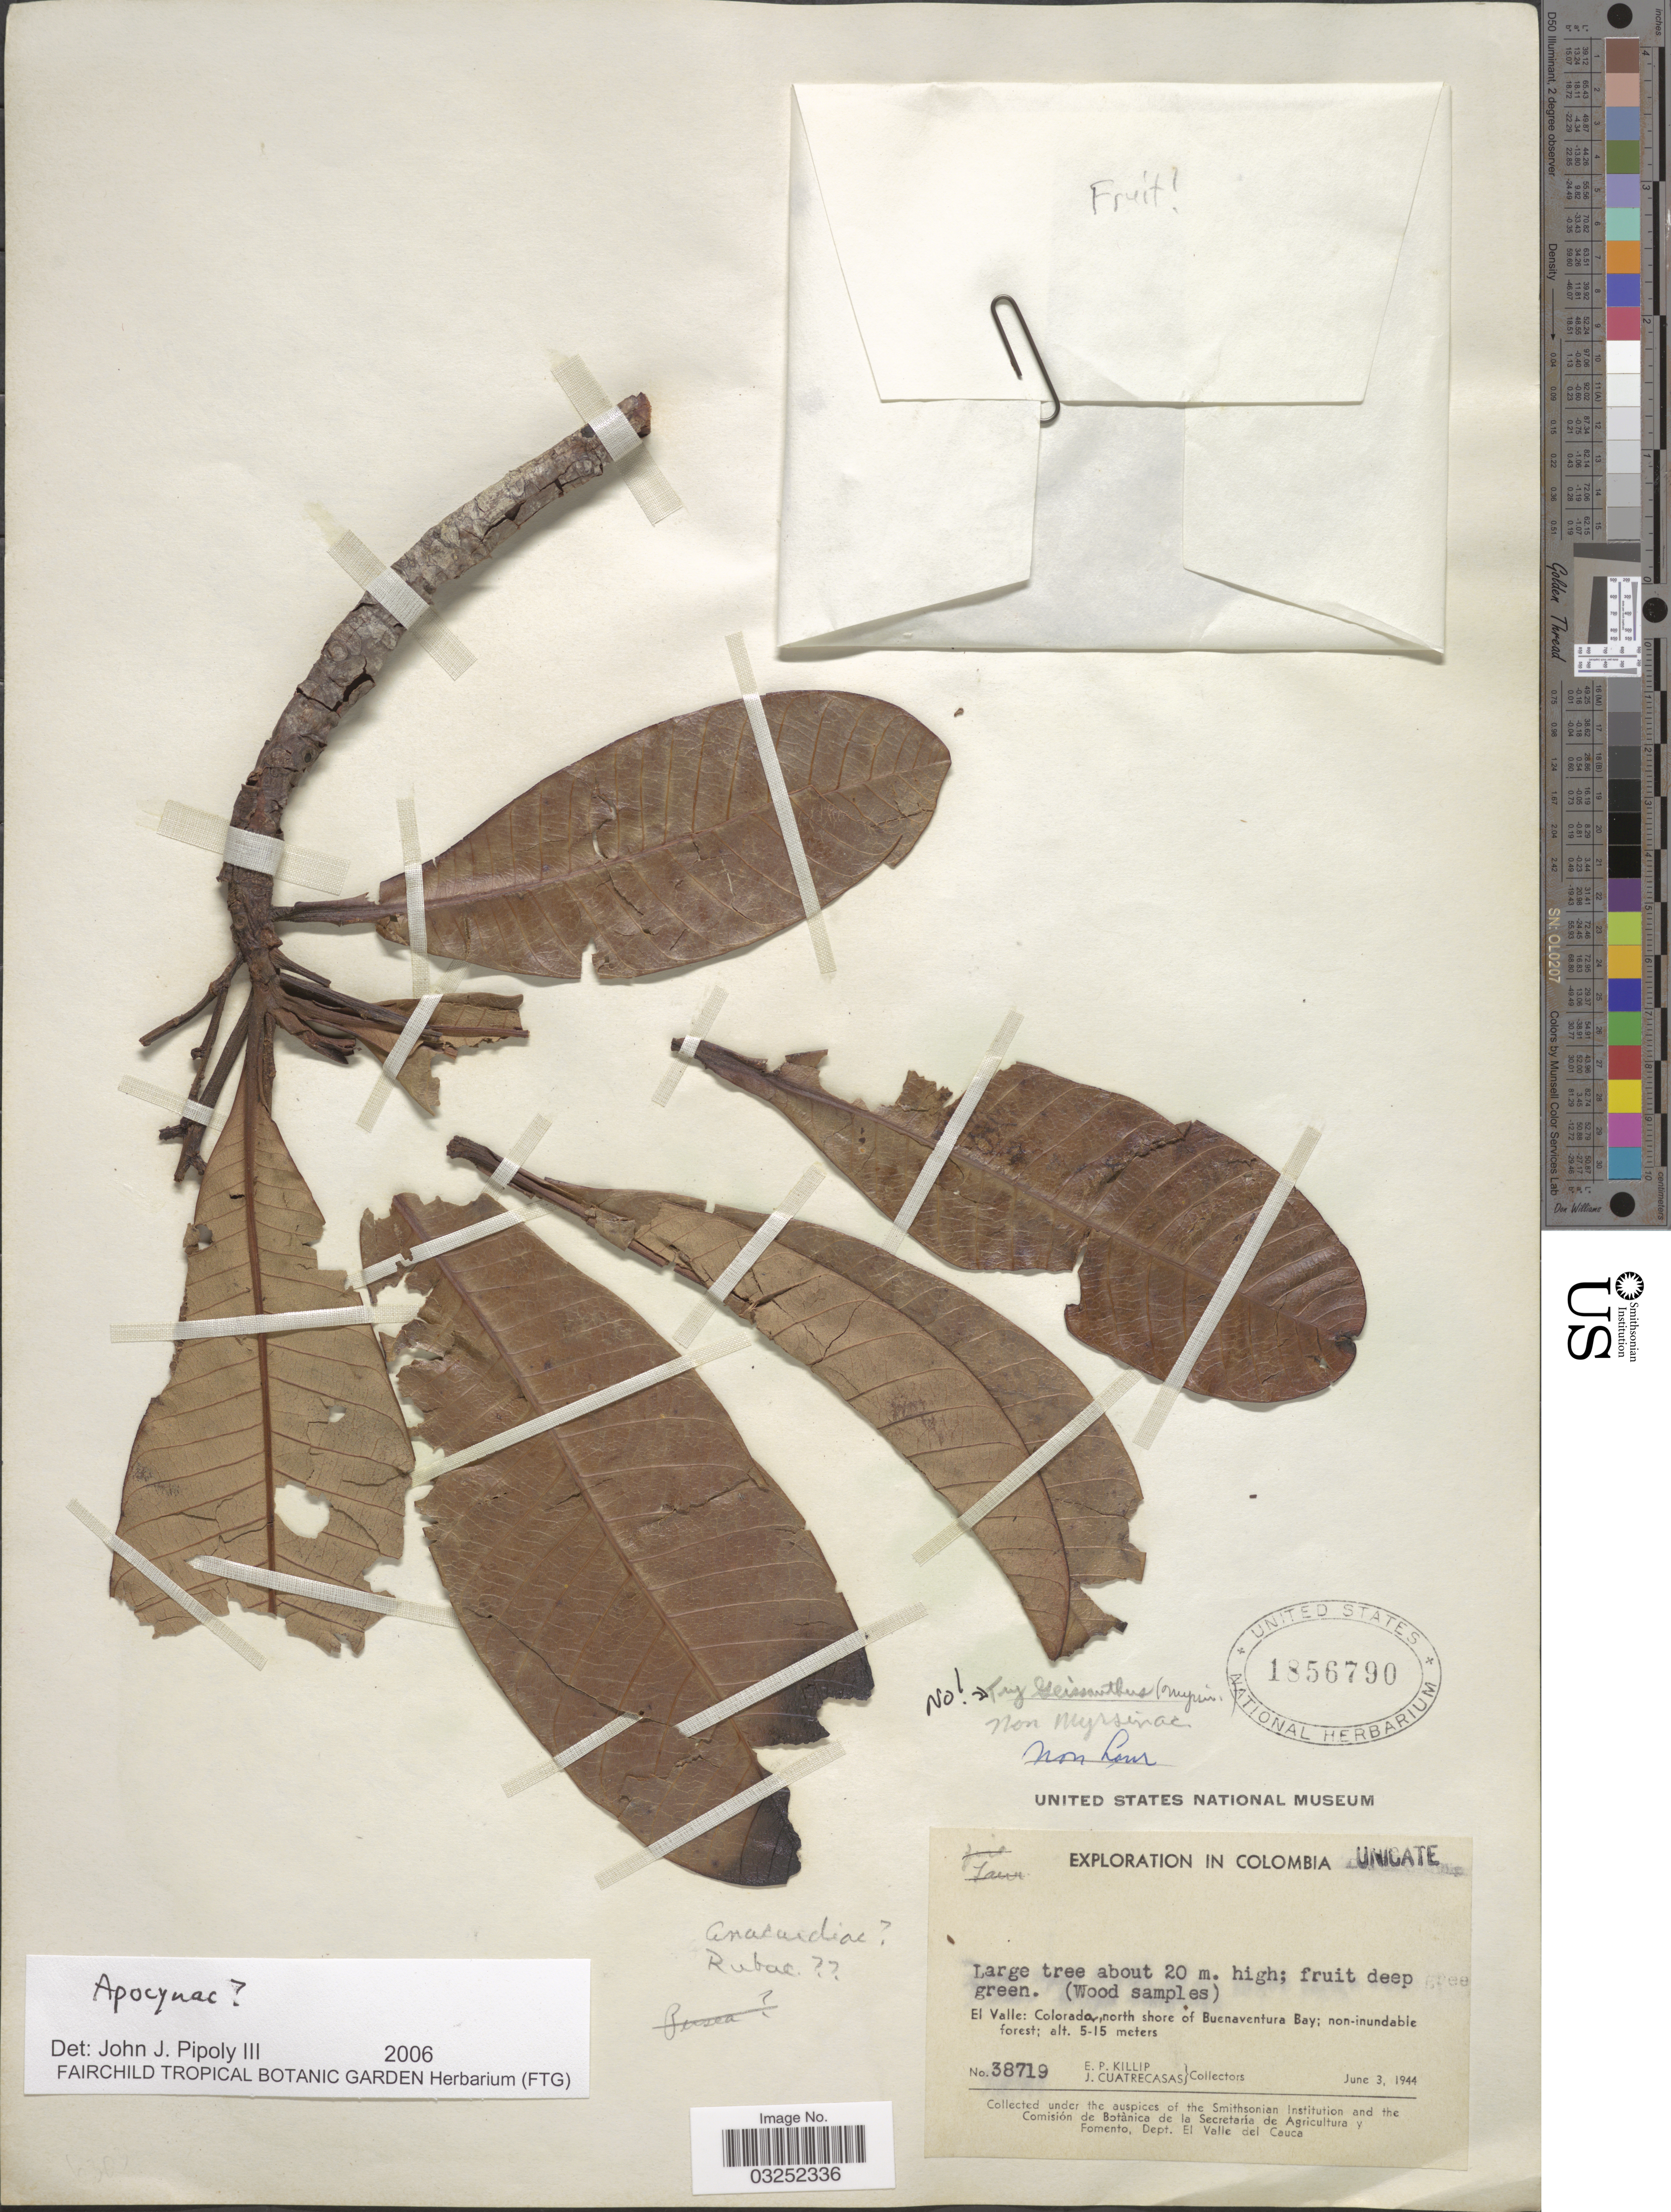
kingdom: Plantae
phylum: Tracheophyta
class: Magnoliopsida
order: Gentianales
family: Apocynaceae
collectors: E. P. Killip & J. Cuatrecasas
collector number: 38719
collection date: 1944-06-03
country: Colombia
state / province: Valle del Cauca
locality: El Valle: Colorado north shore of Buenaventura Bay.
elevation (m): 5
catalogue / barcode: US 1856790